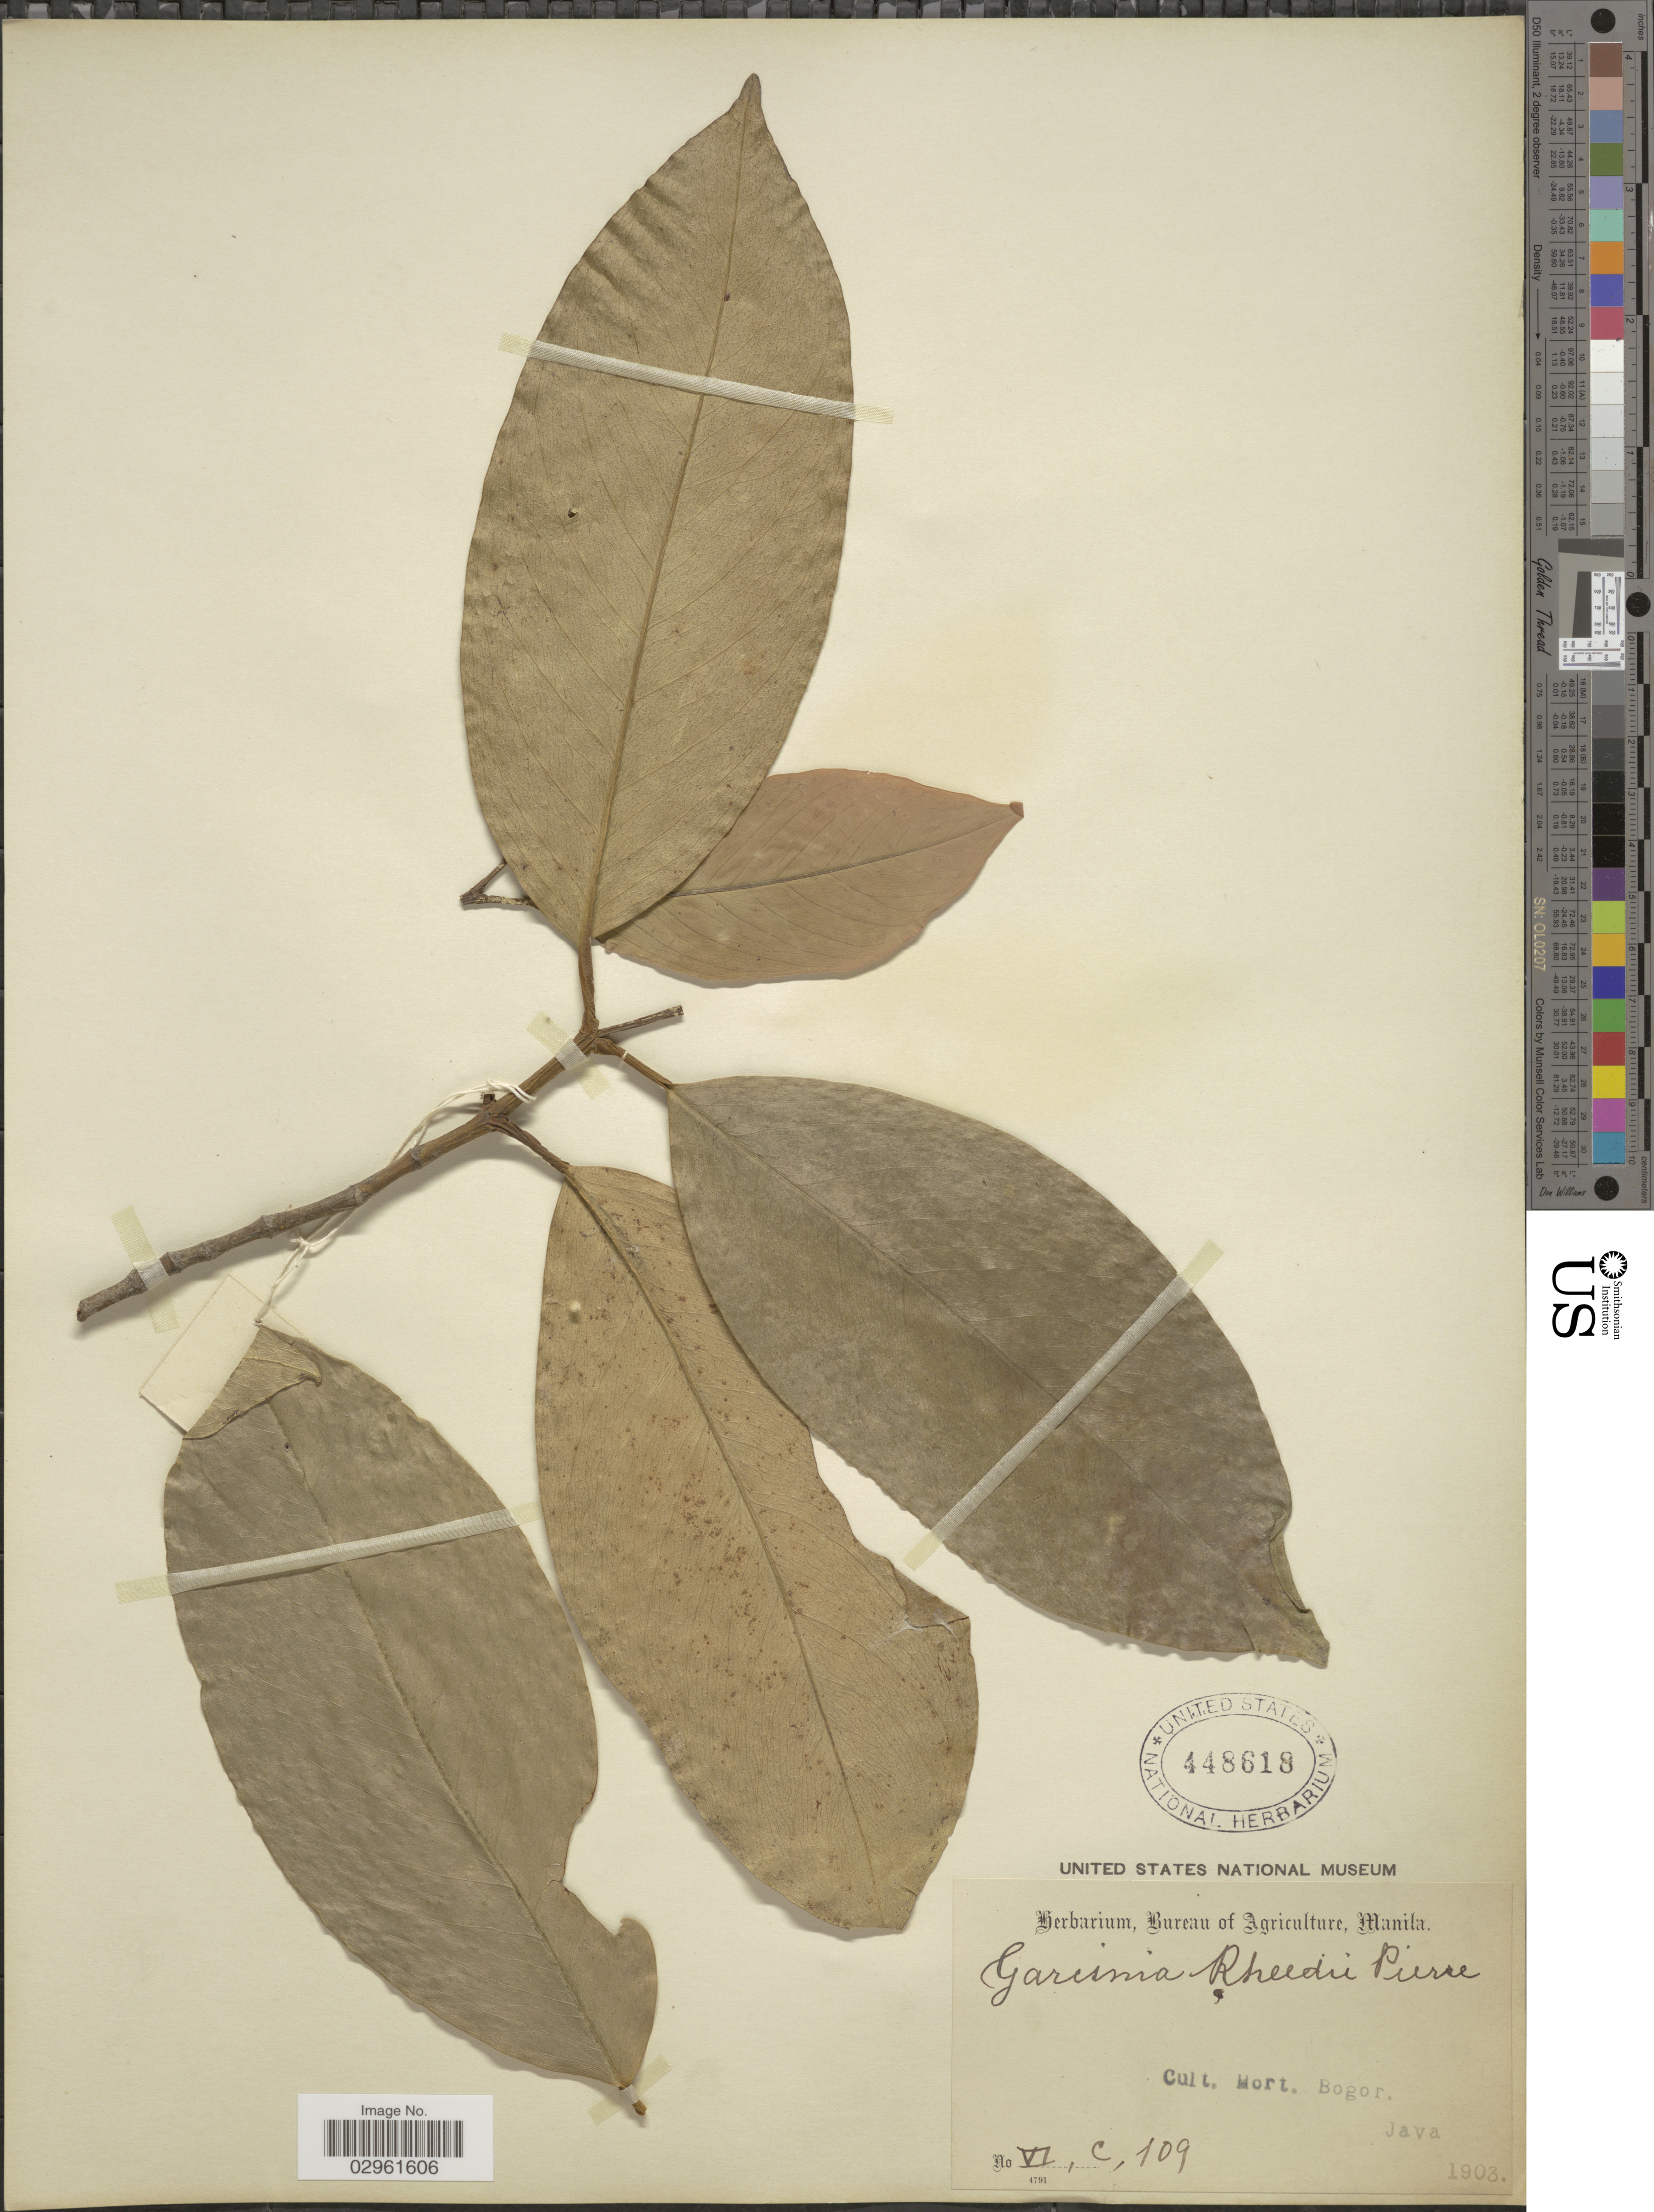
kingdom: Plantae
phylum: Tracheophyta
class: Magnoliopsida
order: Malpighiales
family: Clusiaceae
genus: Garcinia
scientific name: Garcinia rheedei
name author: Pierre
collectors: Ex herb. Bureau of Agriculture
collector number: VI, c, 109?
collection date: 1903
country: Indonesia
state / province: Java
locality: Hort. Bogor.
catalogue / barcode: US 448618